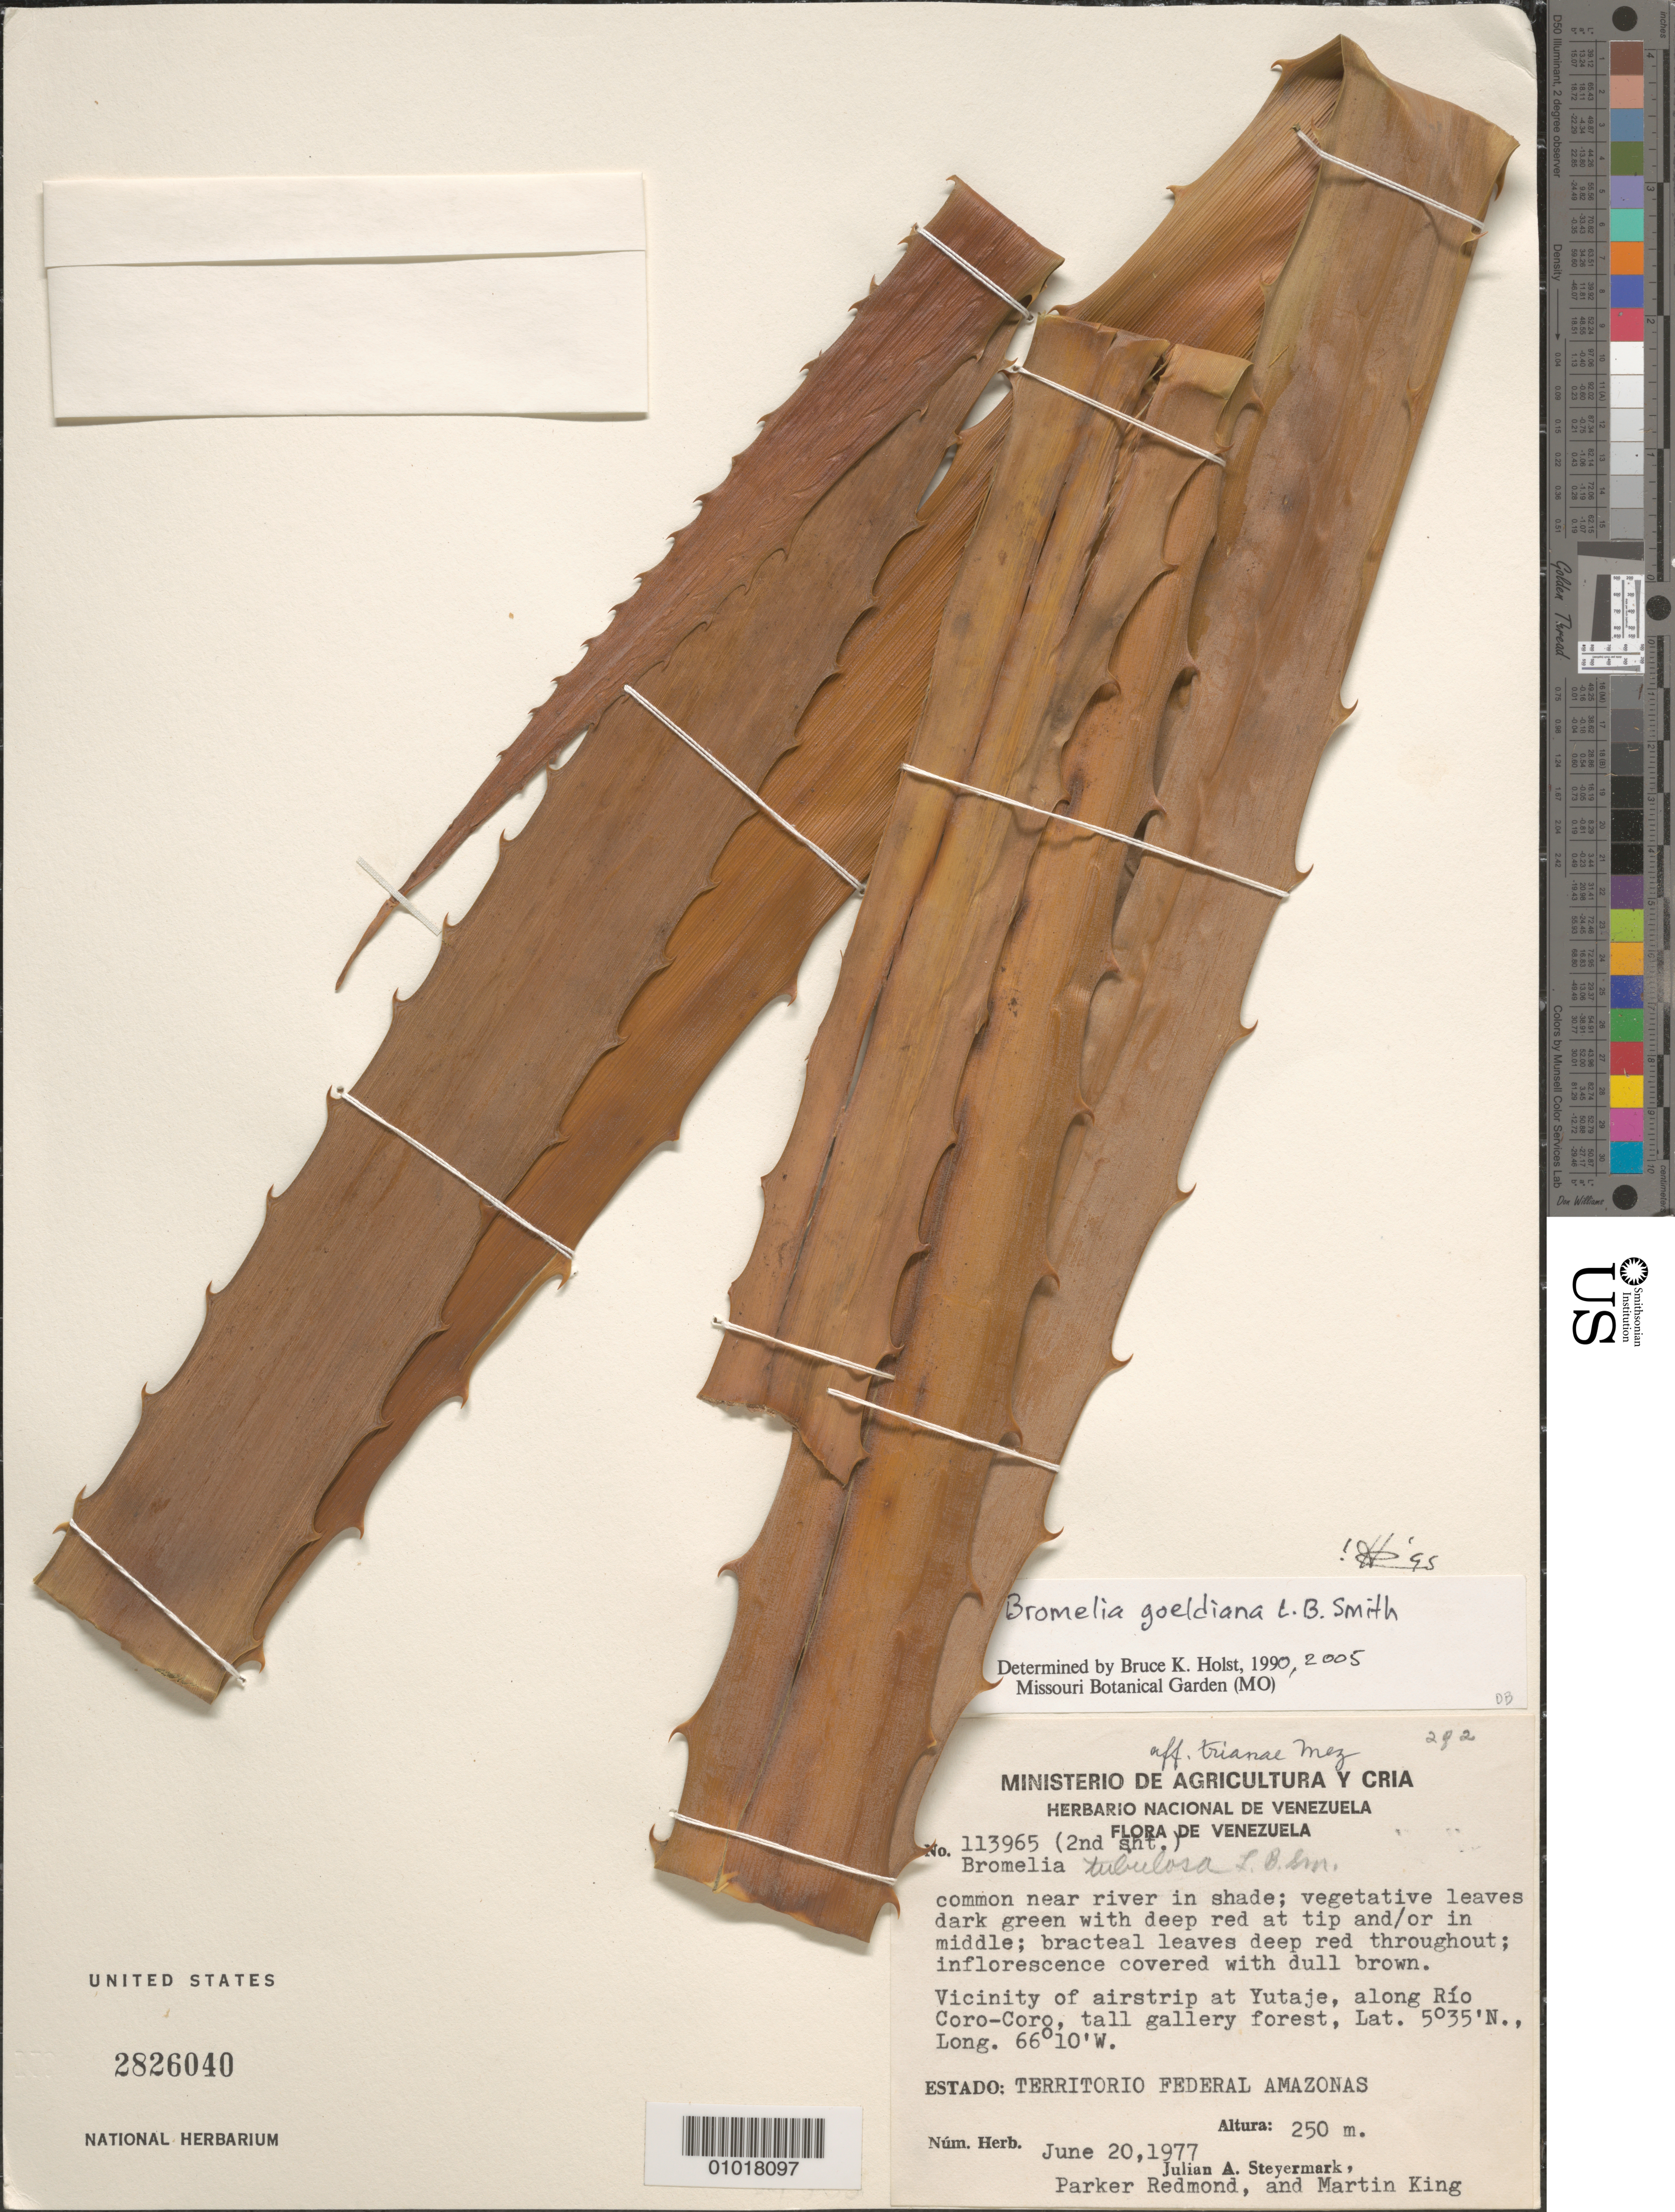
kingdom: Plantae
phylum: Tracheophyta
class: Liliopsida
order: Poales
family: Bromeliaceae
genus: Bromelia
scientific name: Bromelia goeldiana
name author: L.B. Sm.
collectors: J. Steyermark, P. Redmond & M. King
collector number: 113965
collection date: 1977-06-20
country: Venezuela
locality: Vicinity of airstrip at Yutaje, along Río Coro-Coro, Estado: Territorio Federal Amazonas.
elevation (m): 250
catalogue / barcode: US 2826040